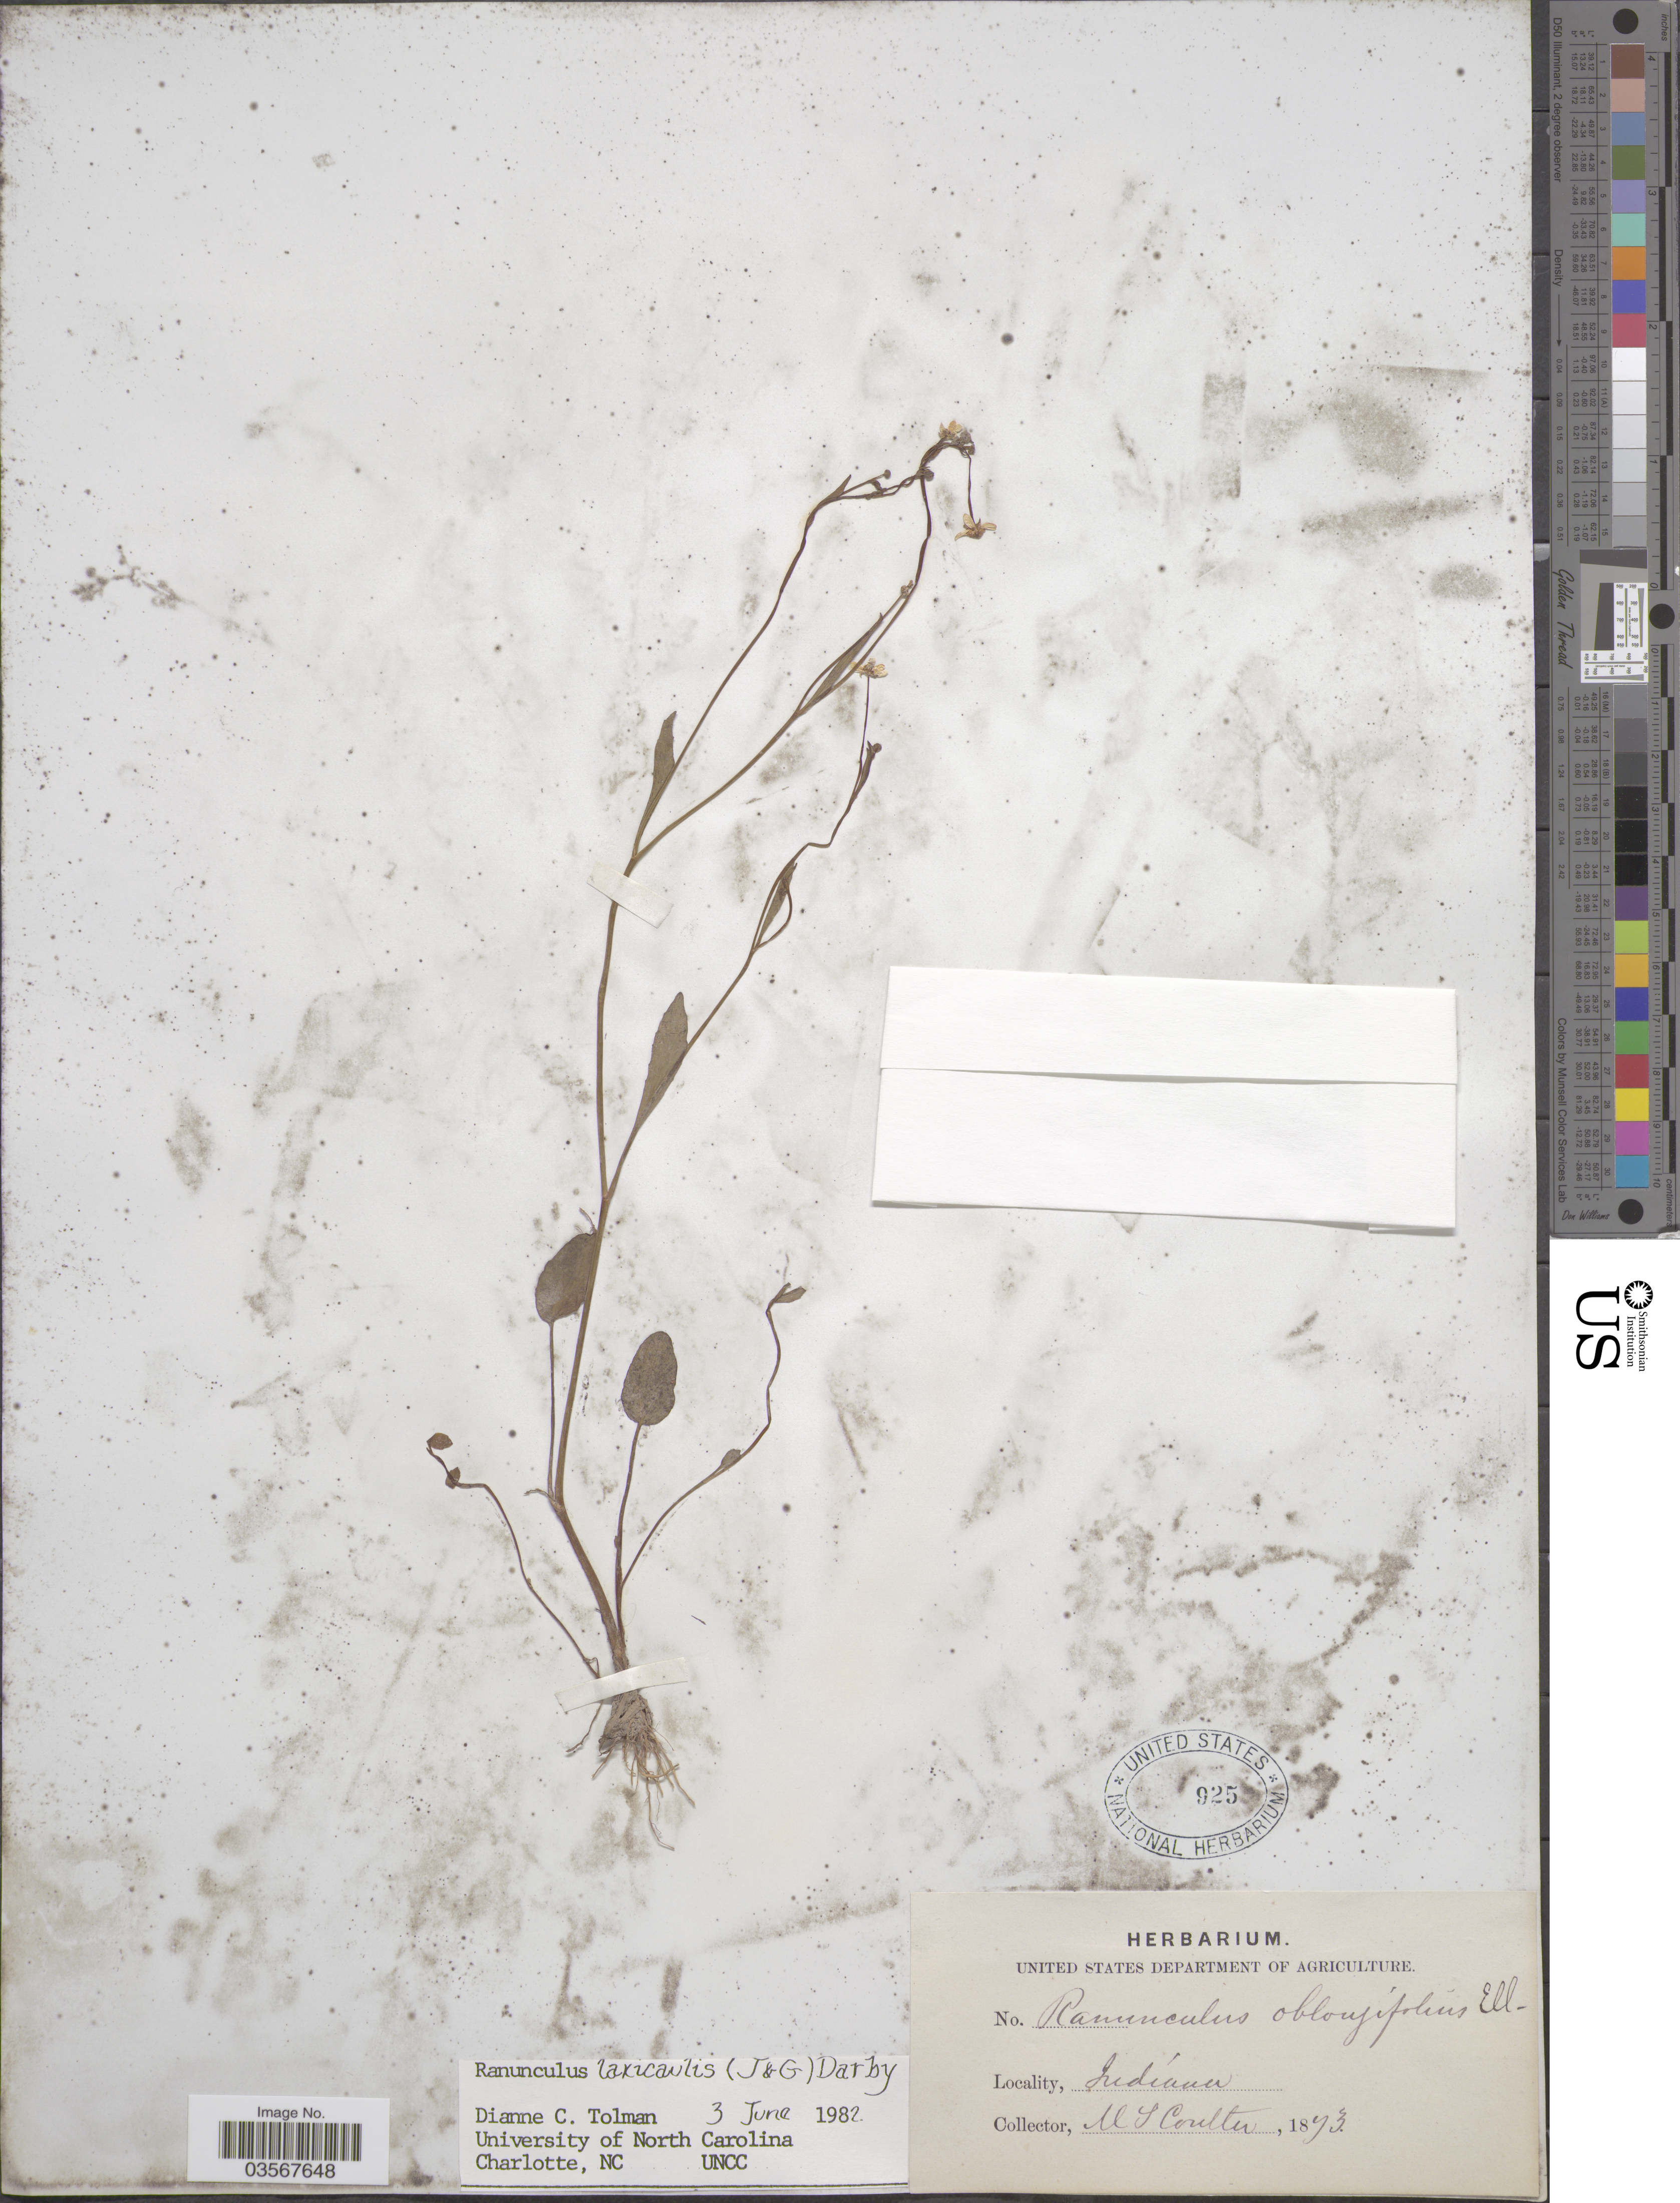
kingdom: Plantae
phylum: Tracheophyta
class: Magnoliopsida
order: Ranunculales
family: Ranunculaceae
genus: Ranunculus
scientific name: Ranunculus laxicaulis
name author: (Torr. & A. Gray) Darby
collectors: M. Coulter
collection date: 1873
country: United States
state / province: Indiana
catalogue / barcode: US 925